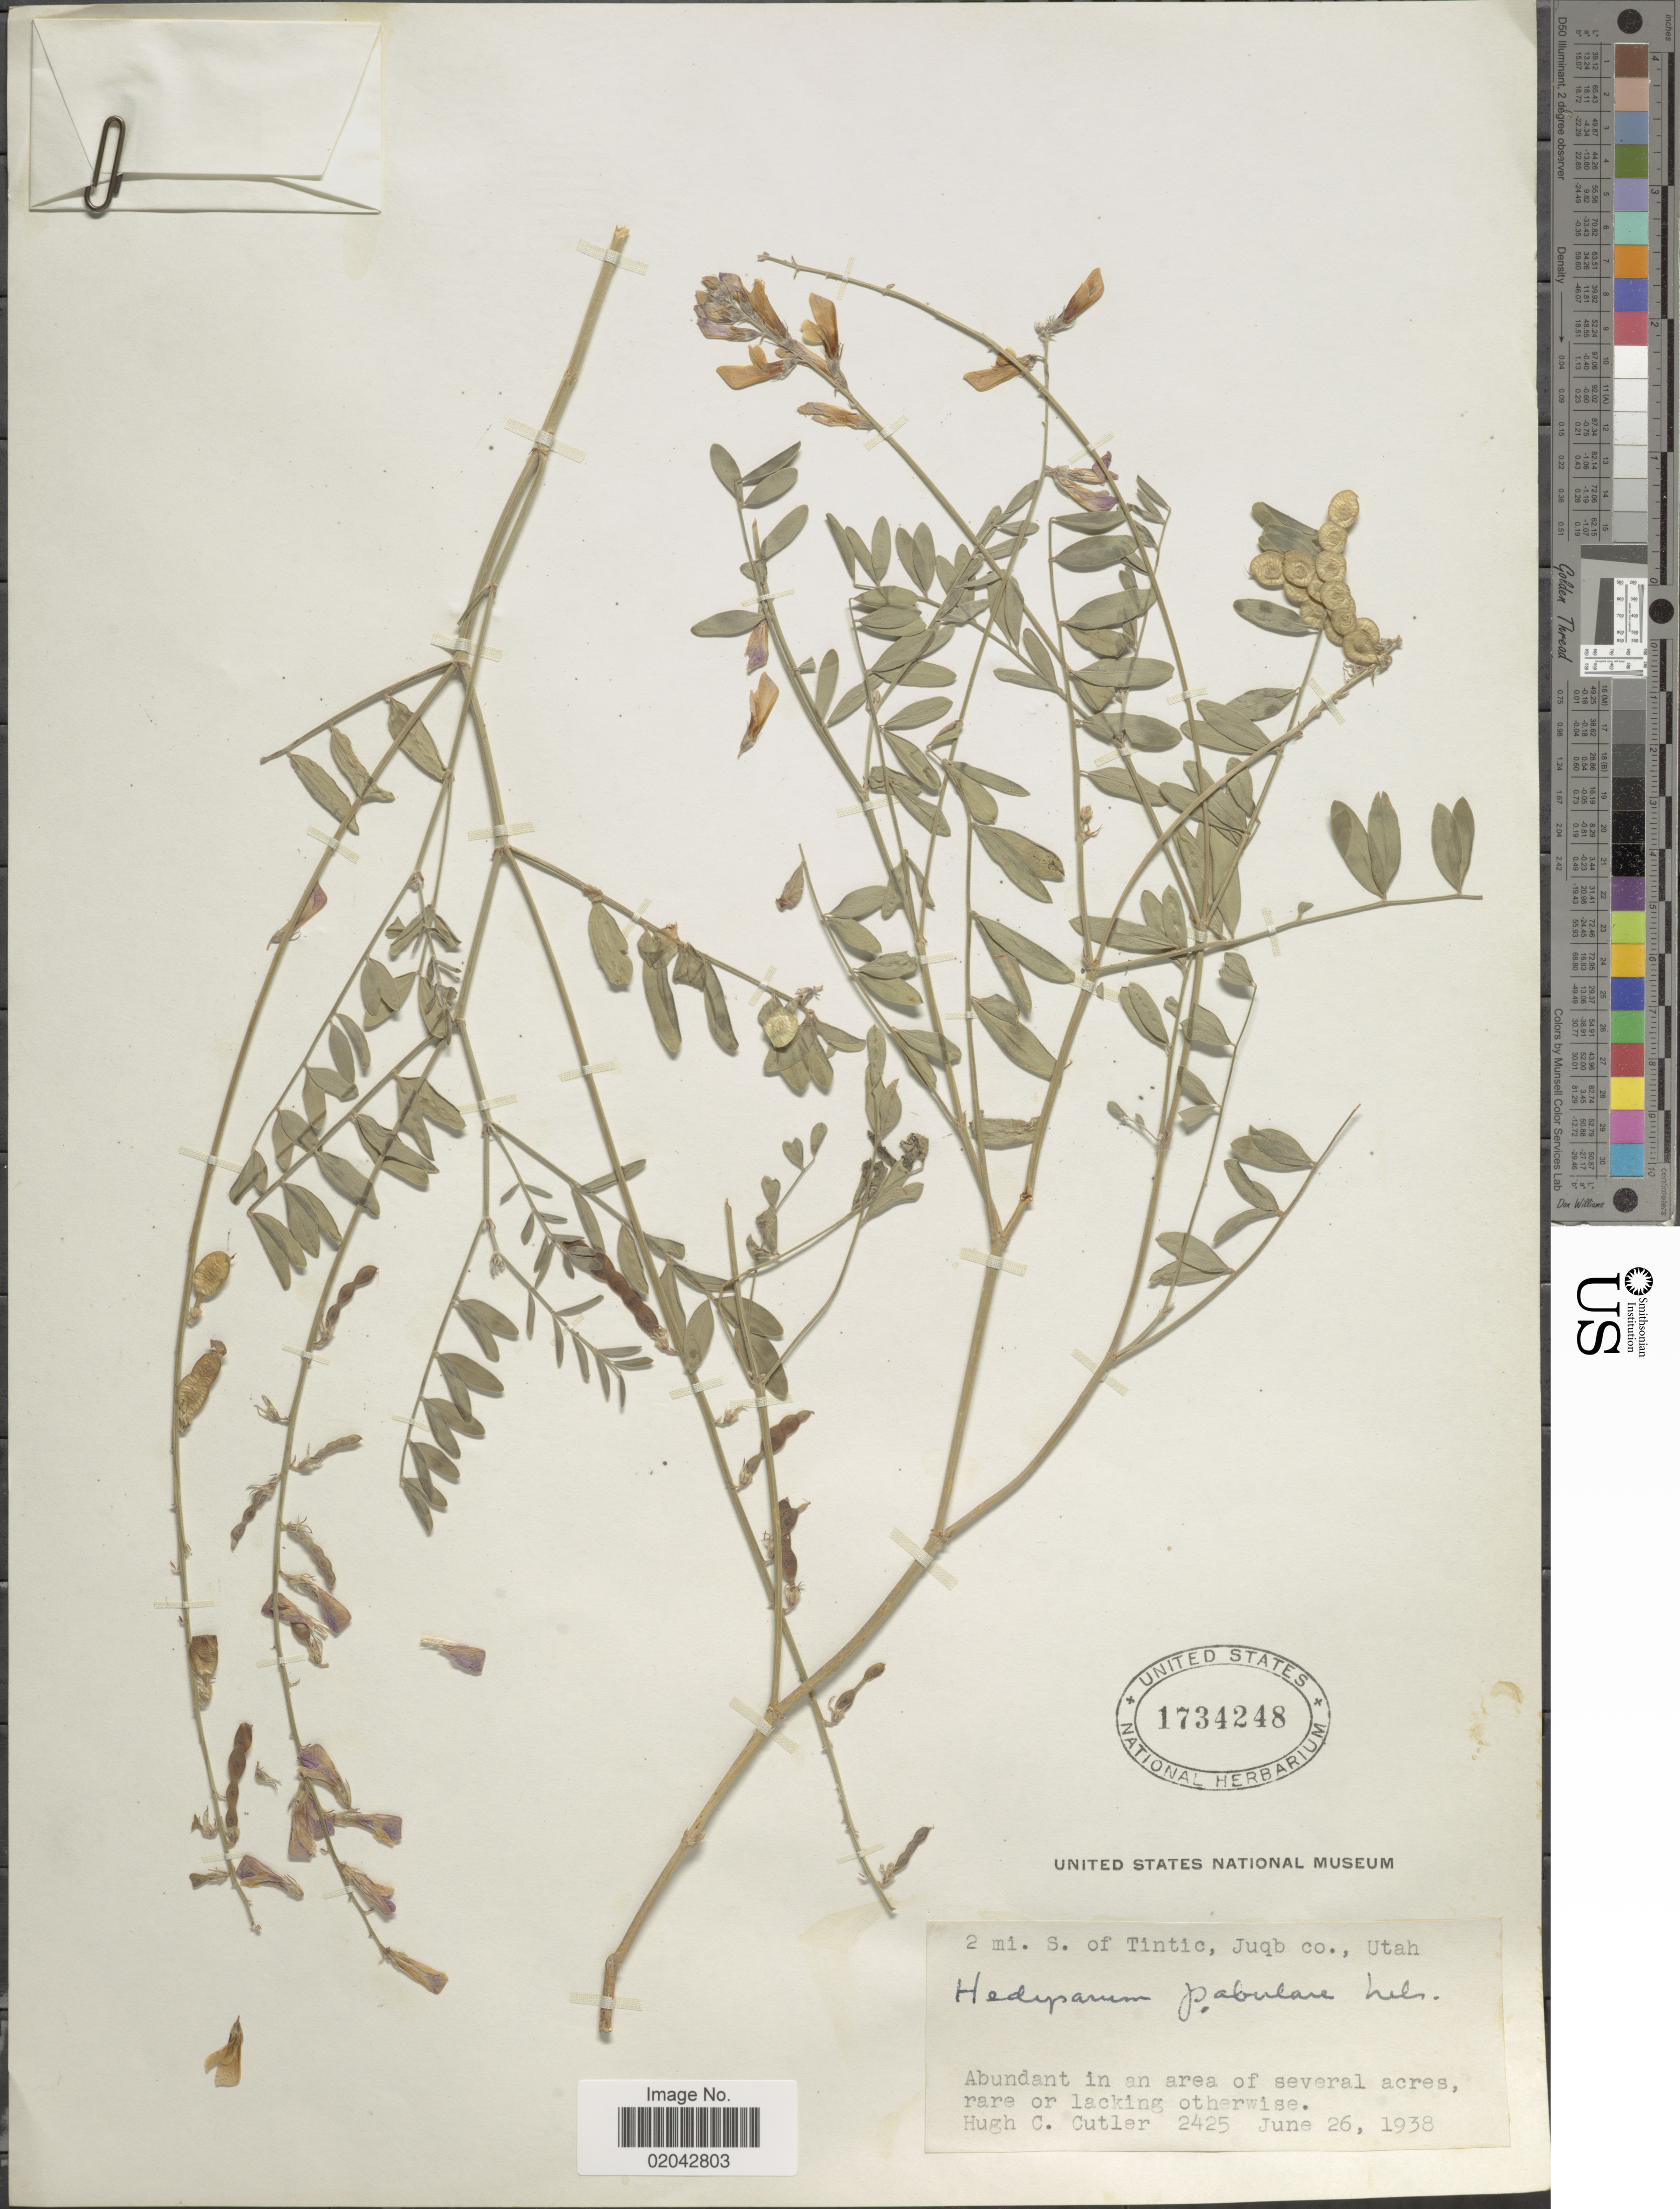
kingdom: Plantae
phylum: Tracheophyta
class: Magnoliopsida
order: Fabales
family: Fabaceae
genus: Hedysarum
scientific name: Hedysarum pabulare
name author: A. Nelson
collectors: H. C. Cutler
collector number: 2425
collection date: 1938-06-26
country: United States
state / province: Utah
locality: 2 mi. S. of Tintic, Juqb. co., abundant in an area of several acres, rare or lacking otherwise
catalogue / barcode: US 1734248